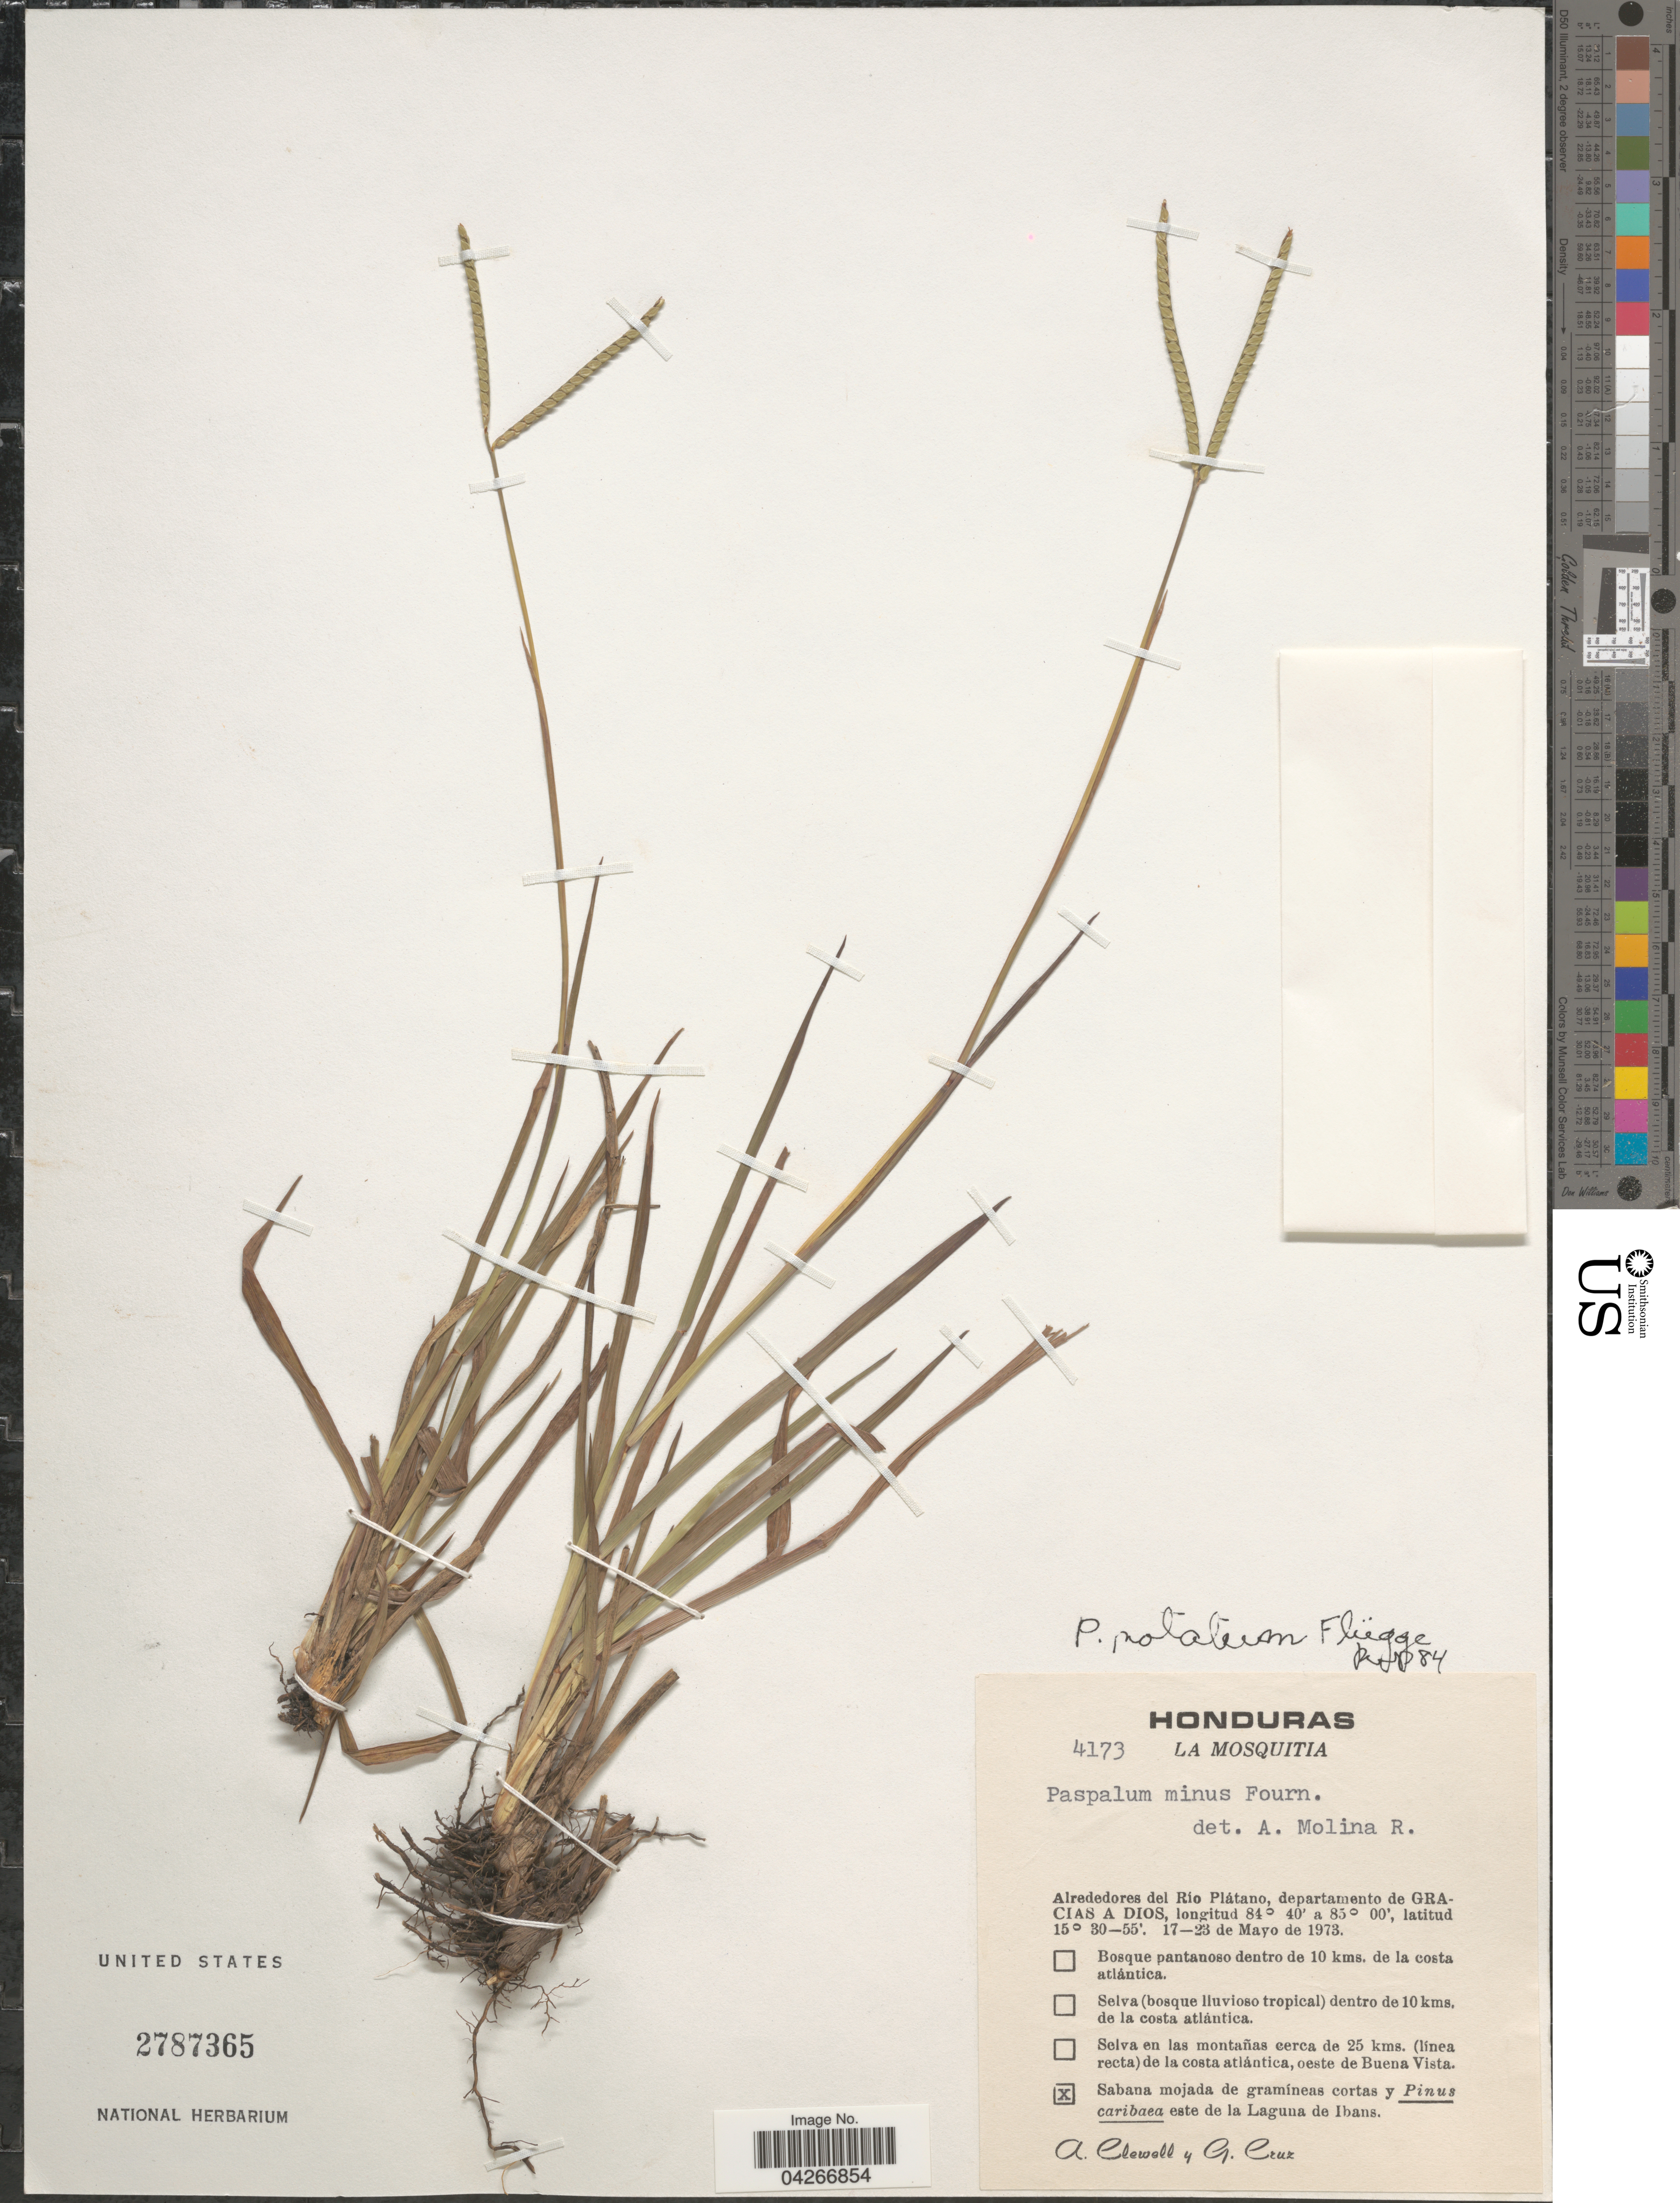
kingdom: Plantae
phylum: Tracheophyta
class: Liliopsida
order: Poales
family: Poaceae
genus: Paspalum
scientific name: Paspalum notatum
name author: Flüggé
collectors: A. Clewell & G. Cruz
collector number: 4173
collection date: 1973-05-17/1973-05-23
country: Honduras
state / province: Gracias de Dios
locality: La Mosquitia. Alrededores del Río Piátano, departamento de Gracias a Dios. Sabana mojada de gramineas cortas este de la Laguna de Ibans.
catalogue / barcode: US 2787365